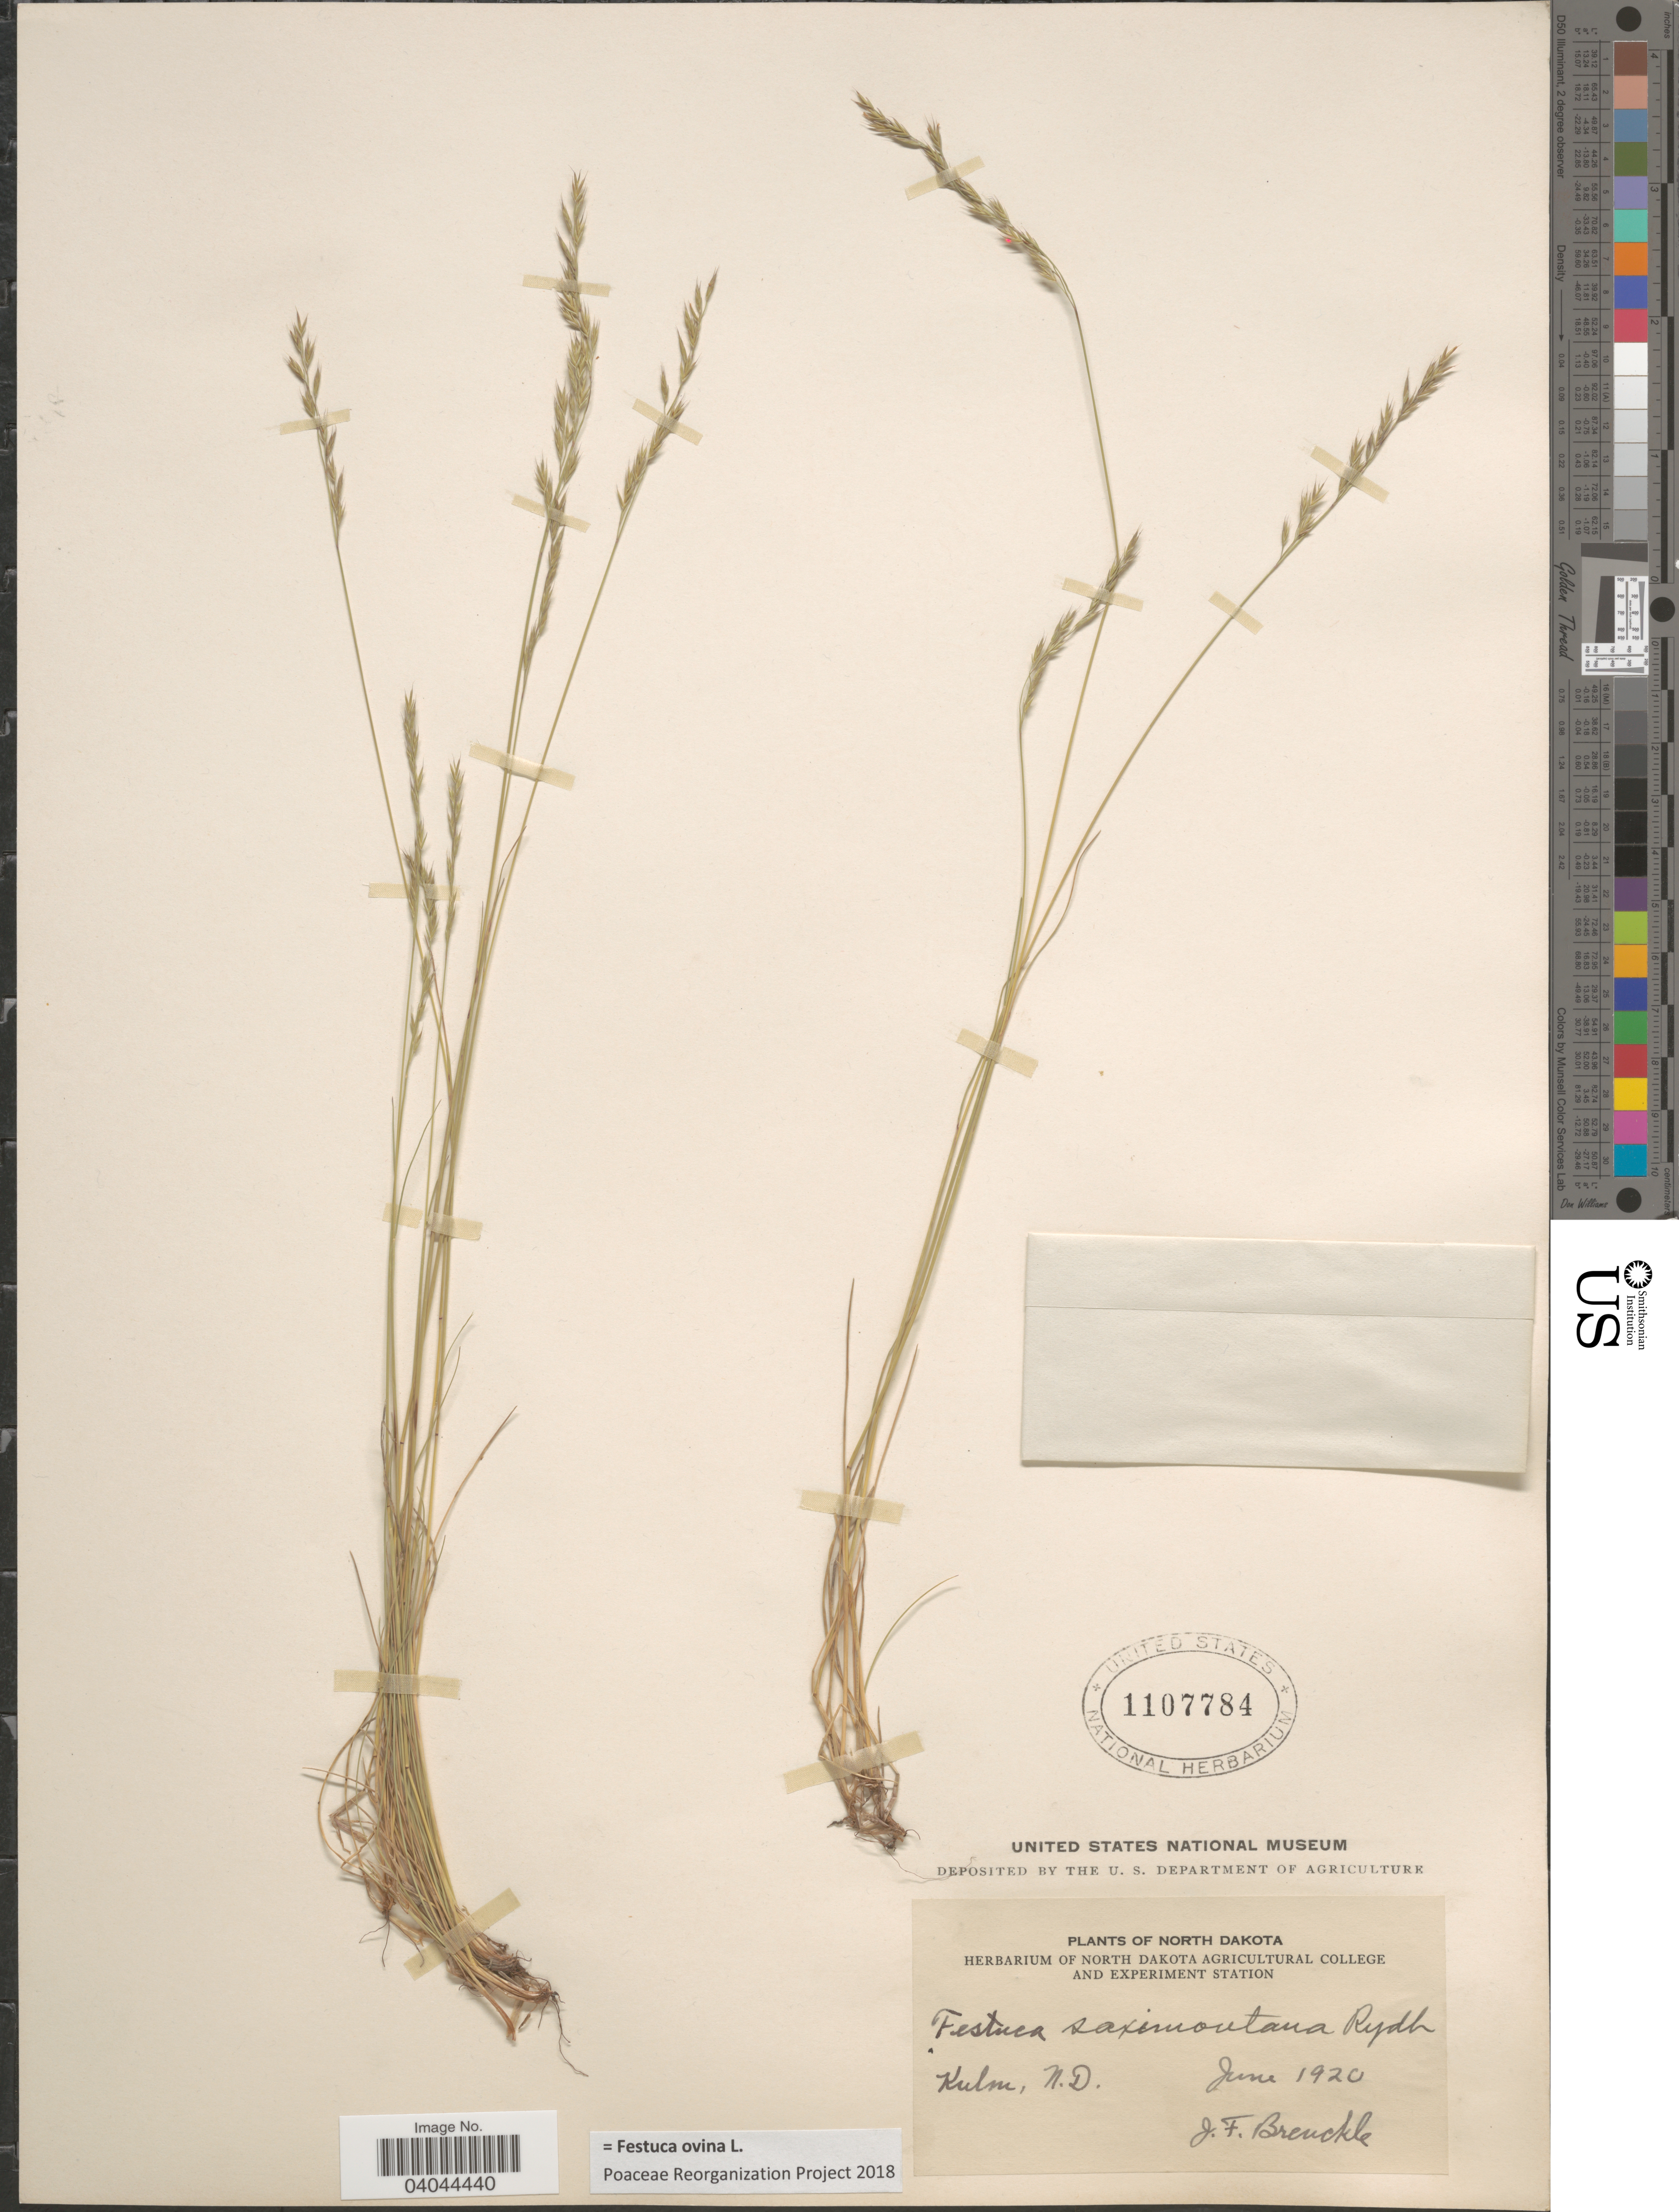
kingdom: Plantae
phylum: Tracheophyta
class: Liliopsida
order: Poales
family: Poaceae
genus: Festuca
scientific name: Festuca ovina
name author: L.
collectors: J. Brenckle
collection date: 1920-06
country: United States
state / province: North Dakota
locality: Kulm.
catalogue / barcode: US 1107784